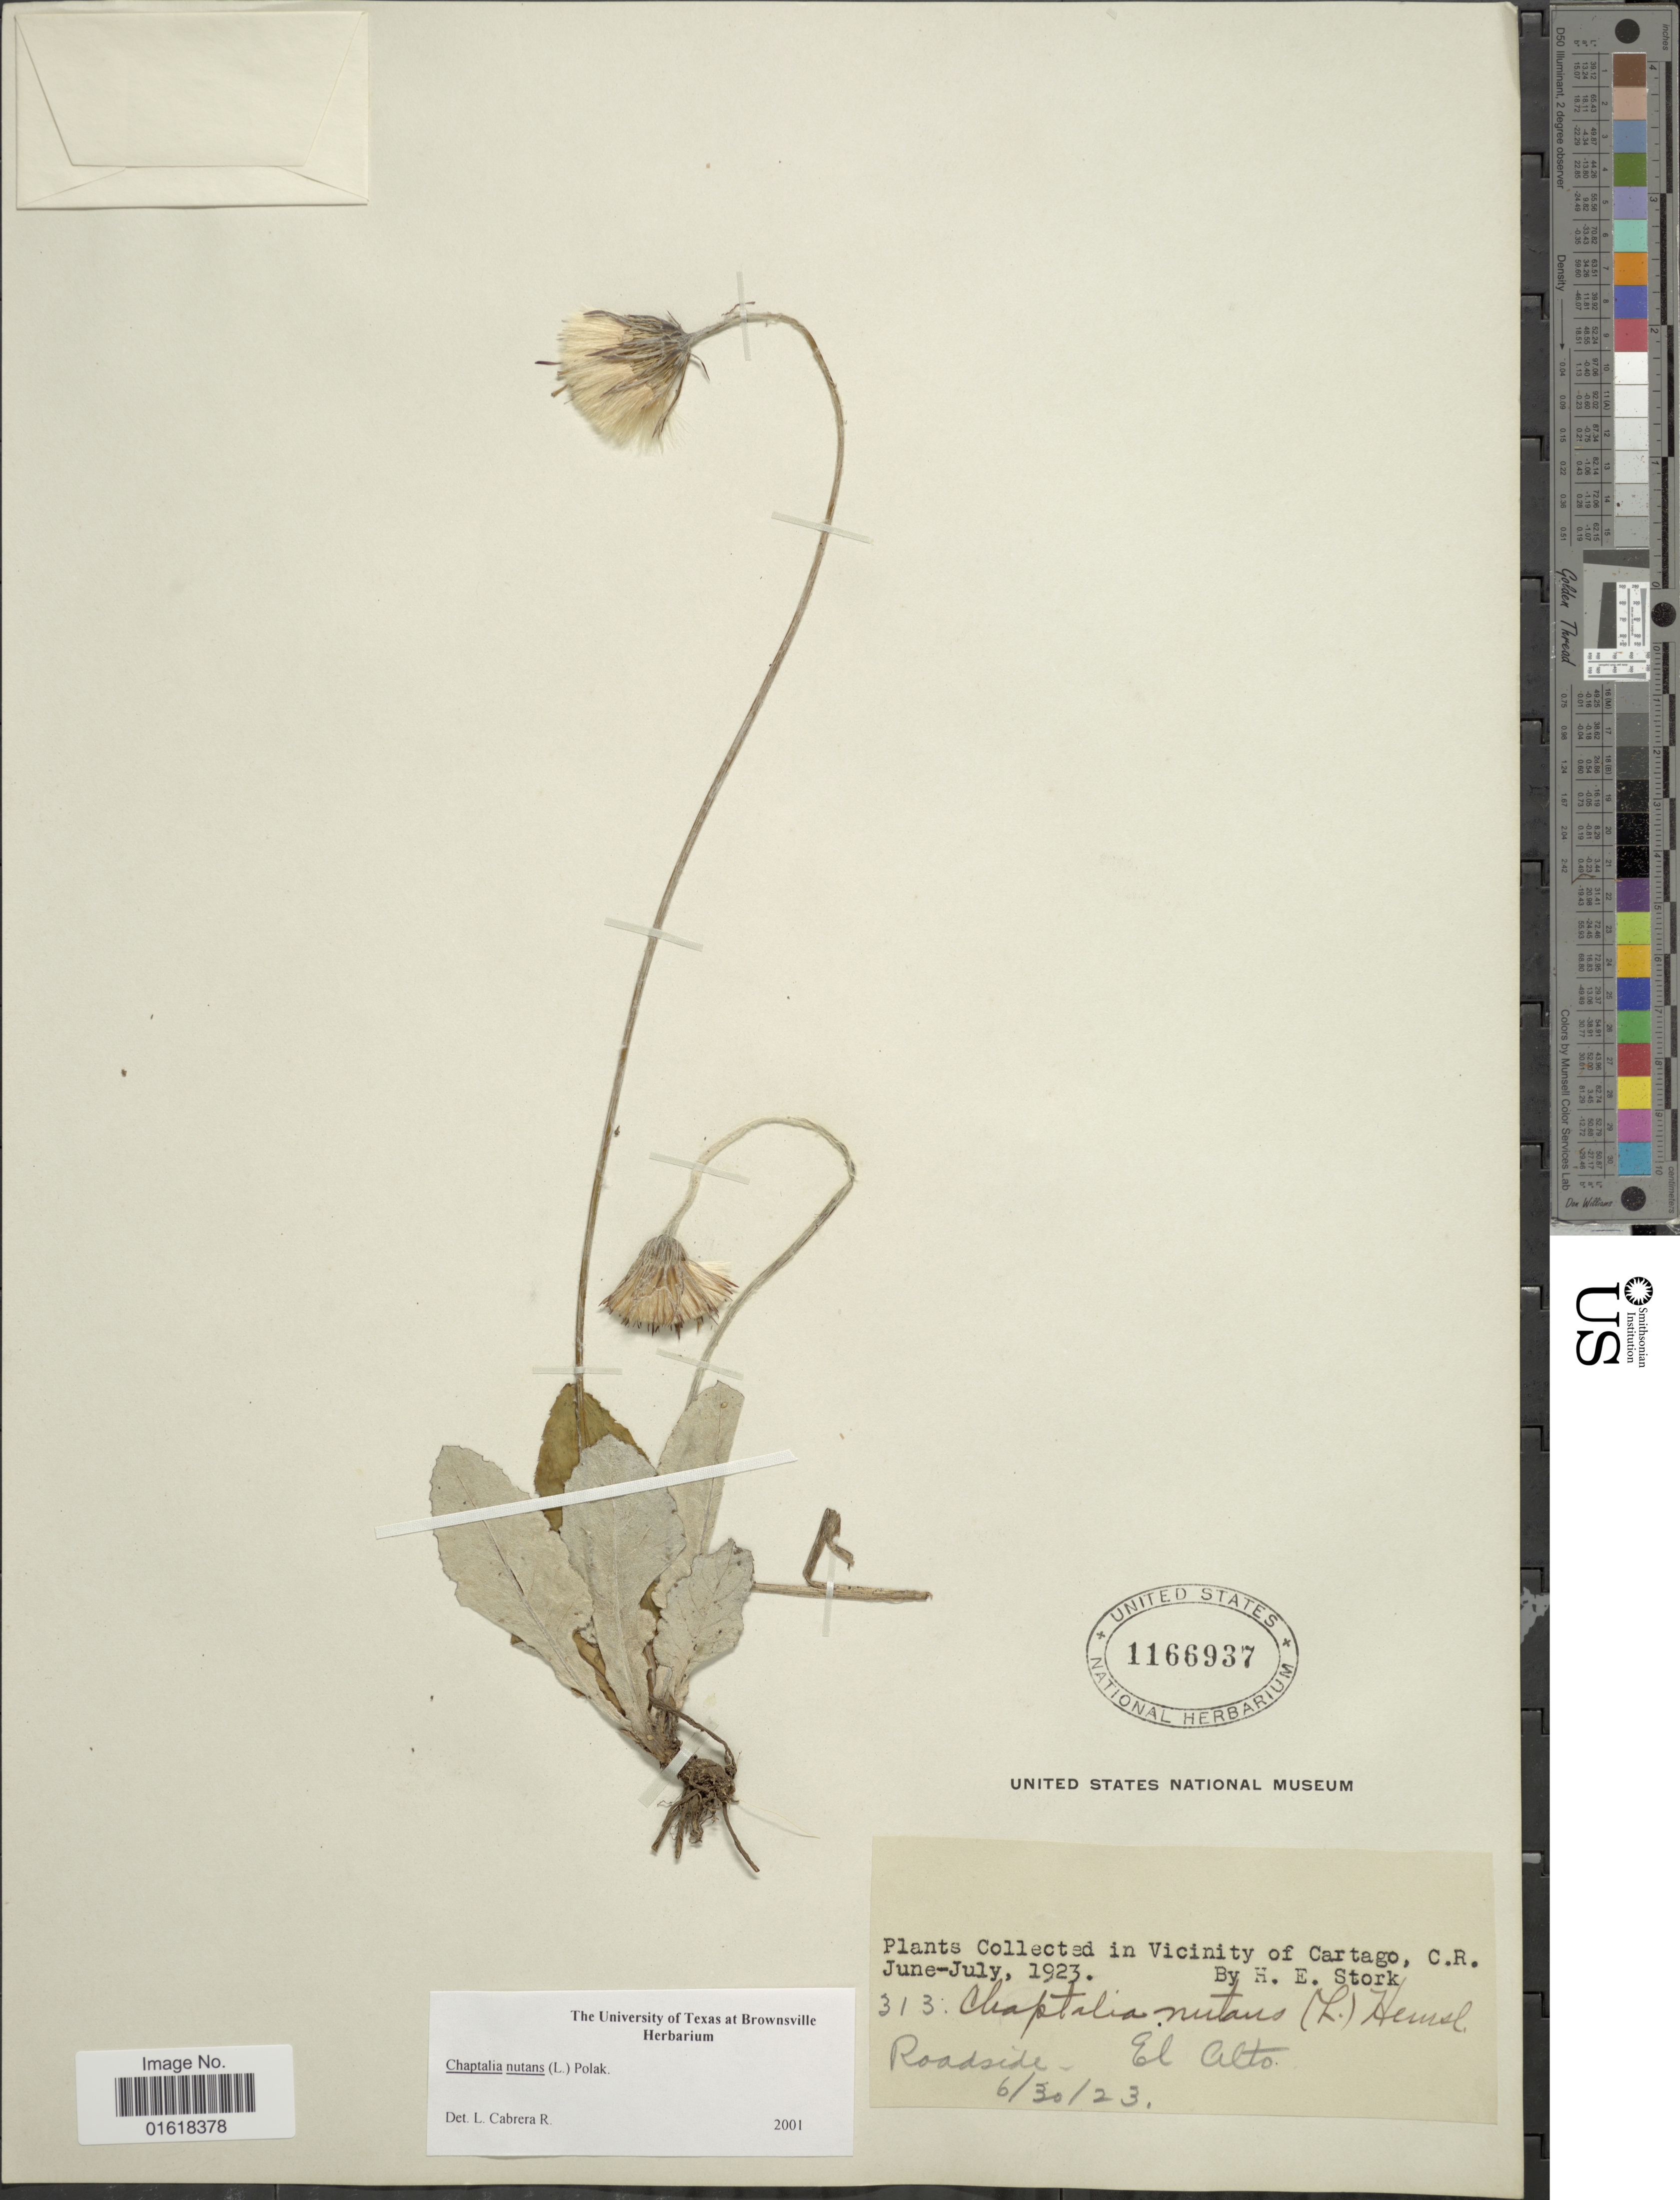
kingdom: Plantae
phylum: Tracheophyta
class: Magnoliopsida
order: Asterales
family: Asteraceae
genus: Chaptalia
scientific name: Chaptalia nutans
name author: (L.) Pol.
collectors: H. E. Stork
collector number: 313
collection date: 1923-06-30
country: Costa Rica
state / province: Cartago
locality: Roadside, El Alto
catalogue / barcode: US 1166937